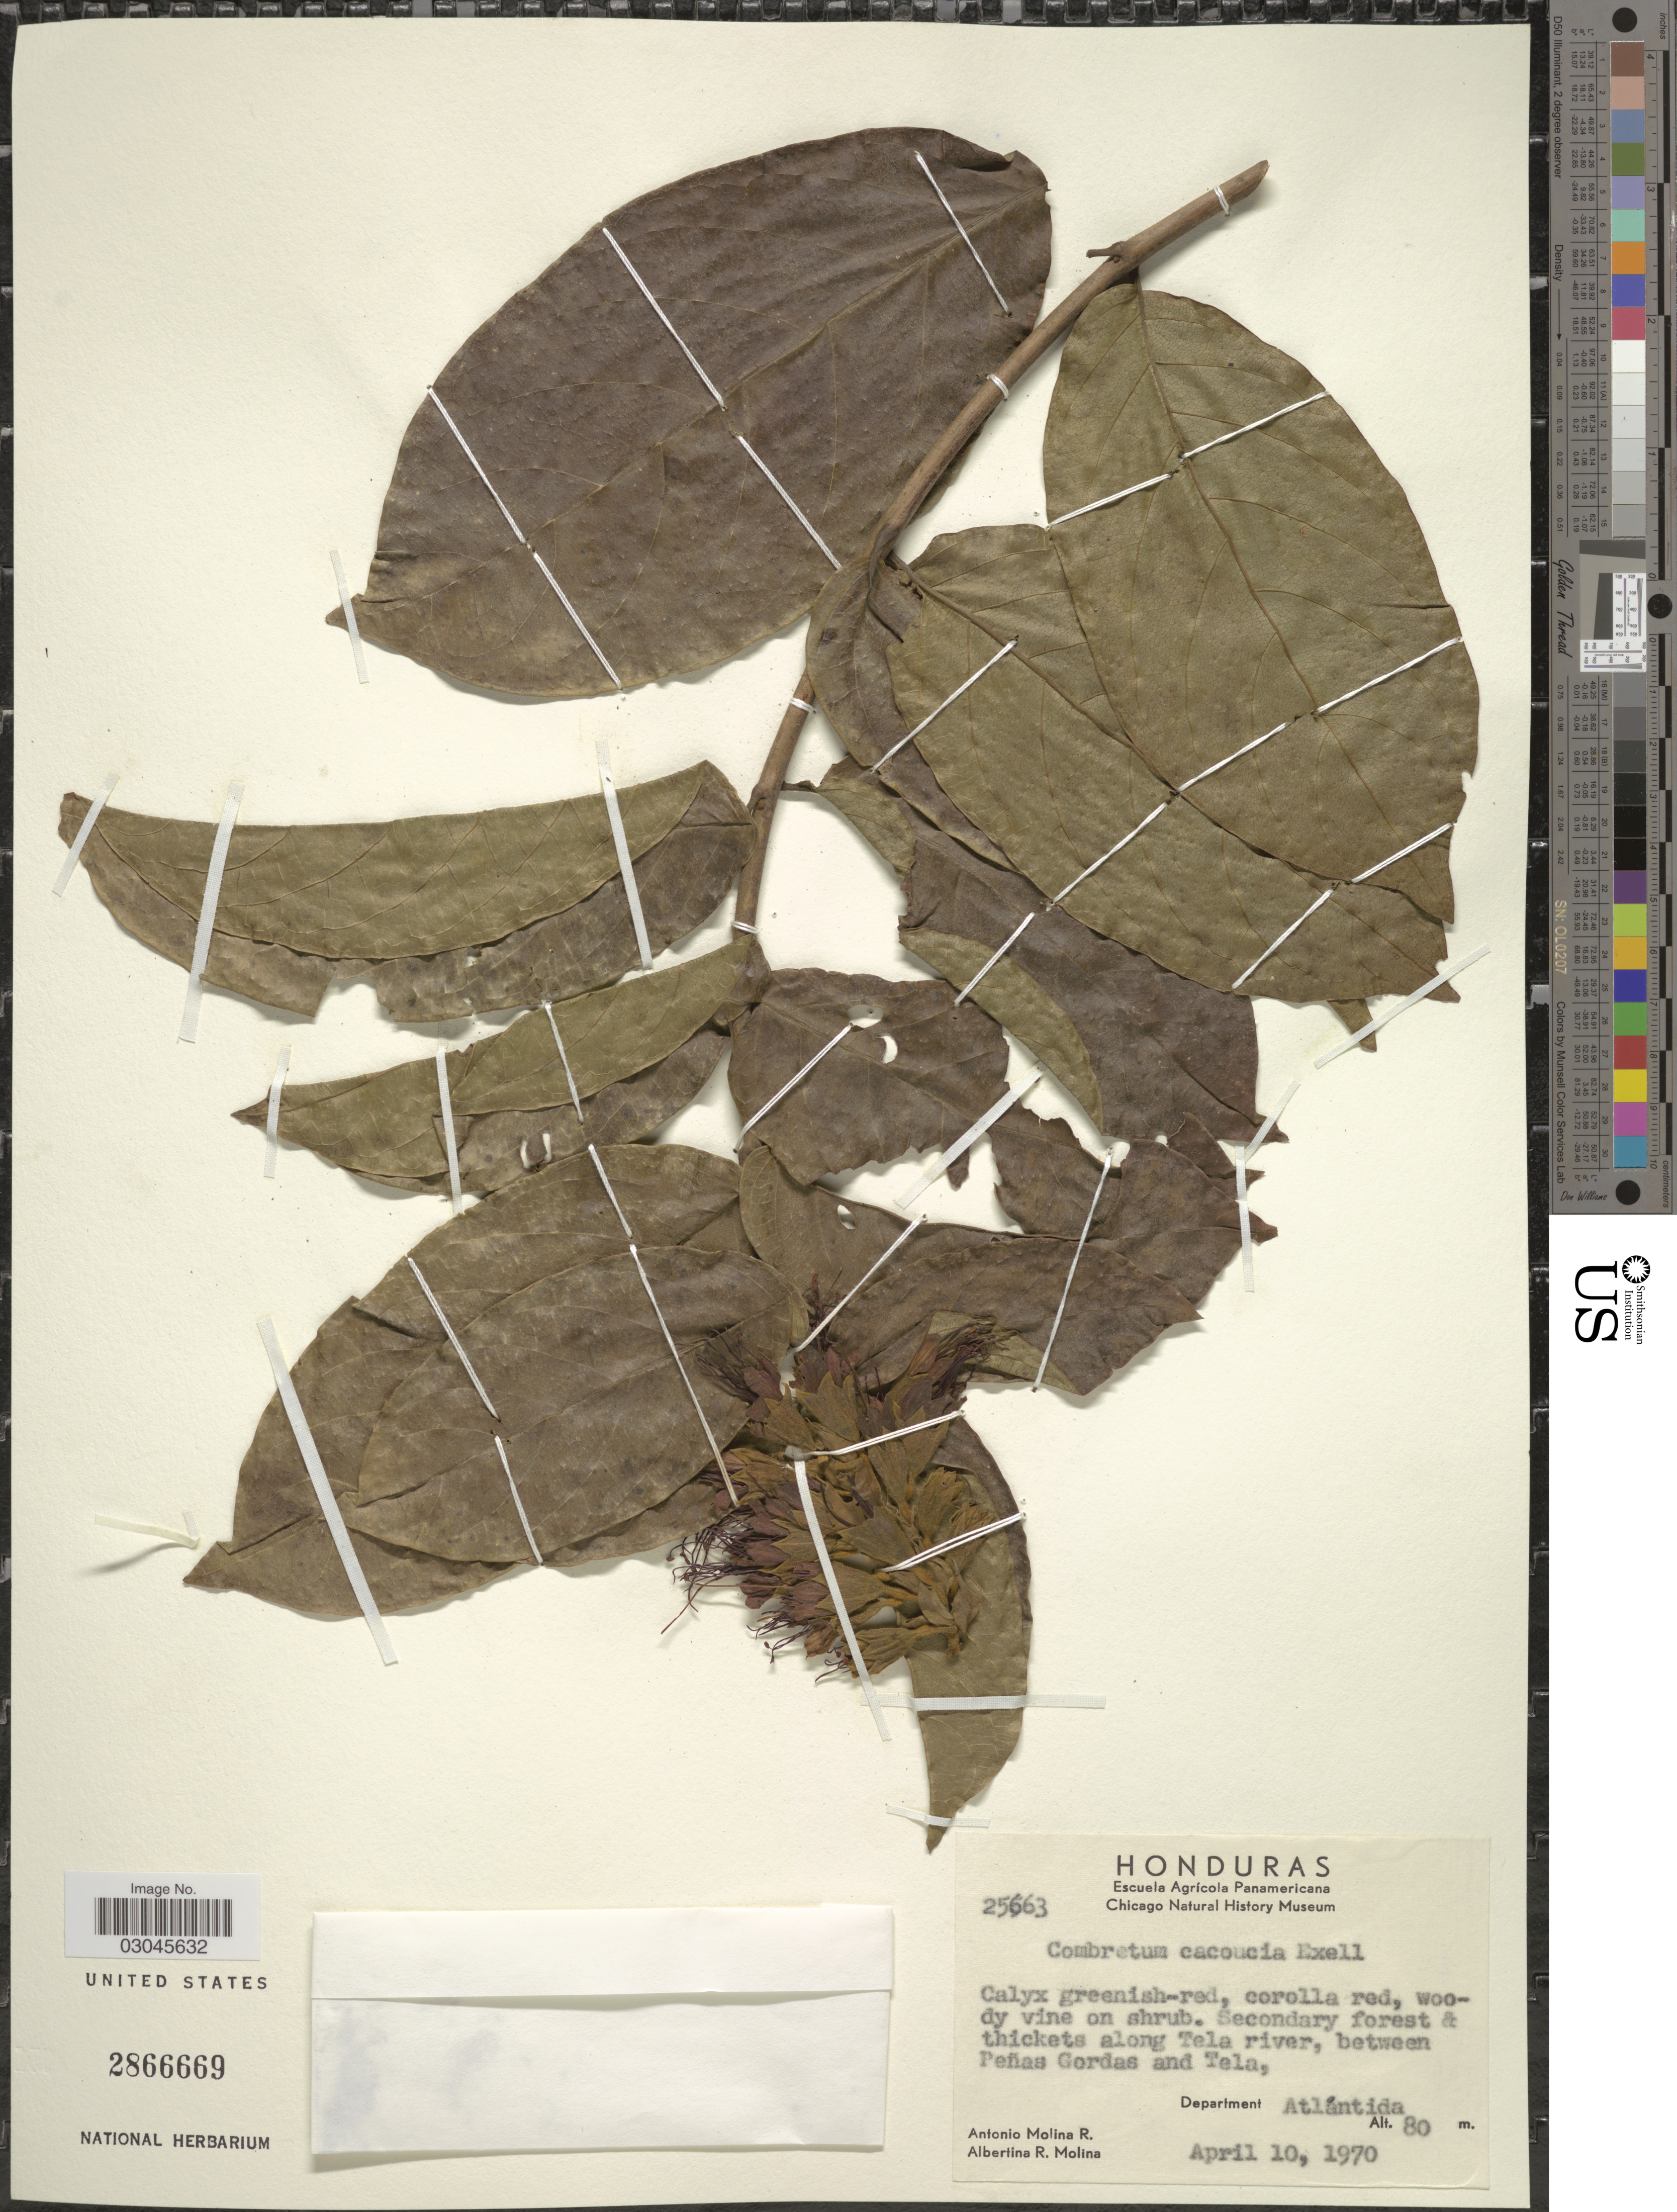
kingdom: Plantae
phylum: Tracheophyta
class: Magnoliopsida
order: Myrtales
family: Combretaceae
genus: Combretum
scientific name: Combretum cacoucia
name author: Exell ex Sandwith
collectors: A. Molina R. & A. R. Molina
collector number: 25663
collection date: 1970-04-10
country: Honduras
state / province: Atlántida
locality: Secondary forest & thickets along Tela river, between Peñas Gordas and Tela, Department Atlántida.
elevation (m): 80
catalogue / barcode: US 2866669